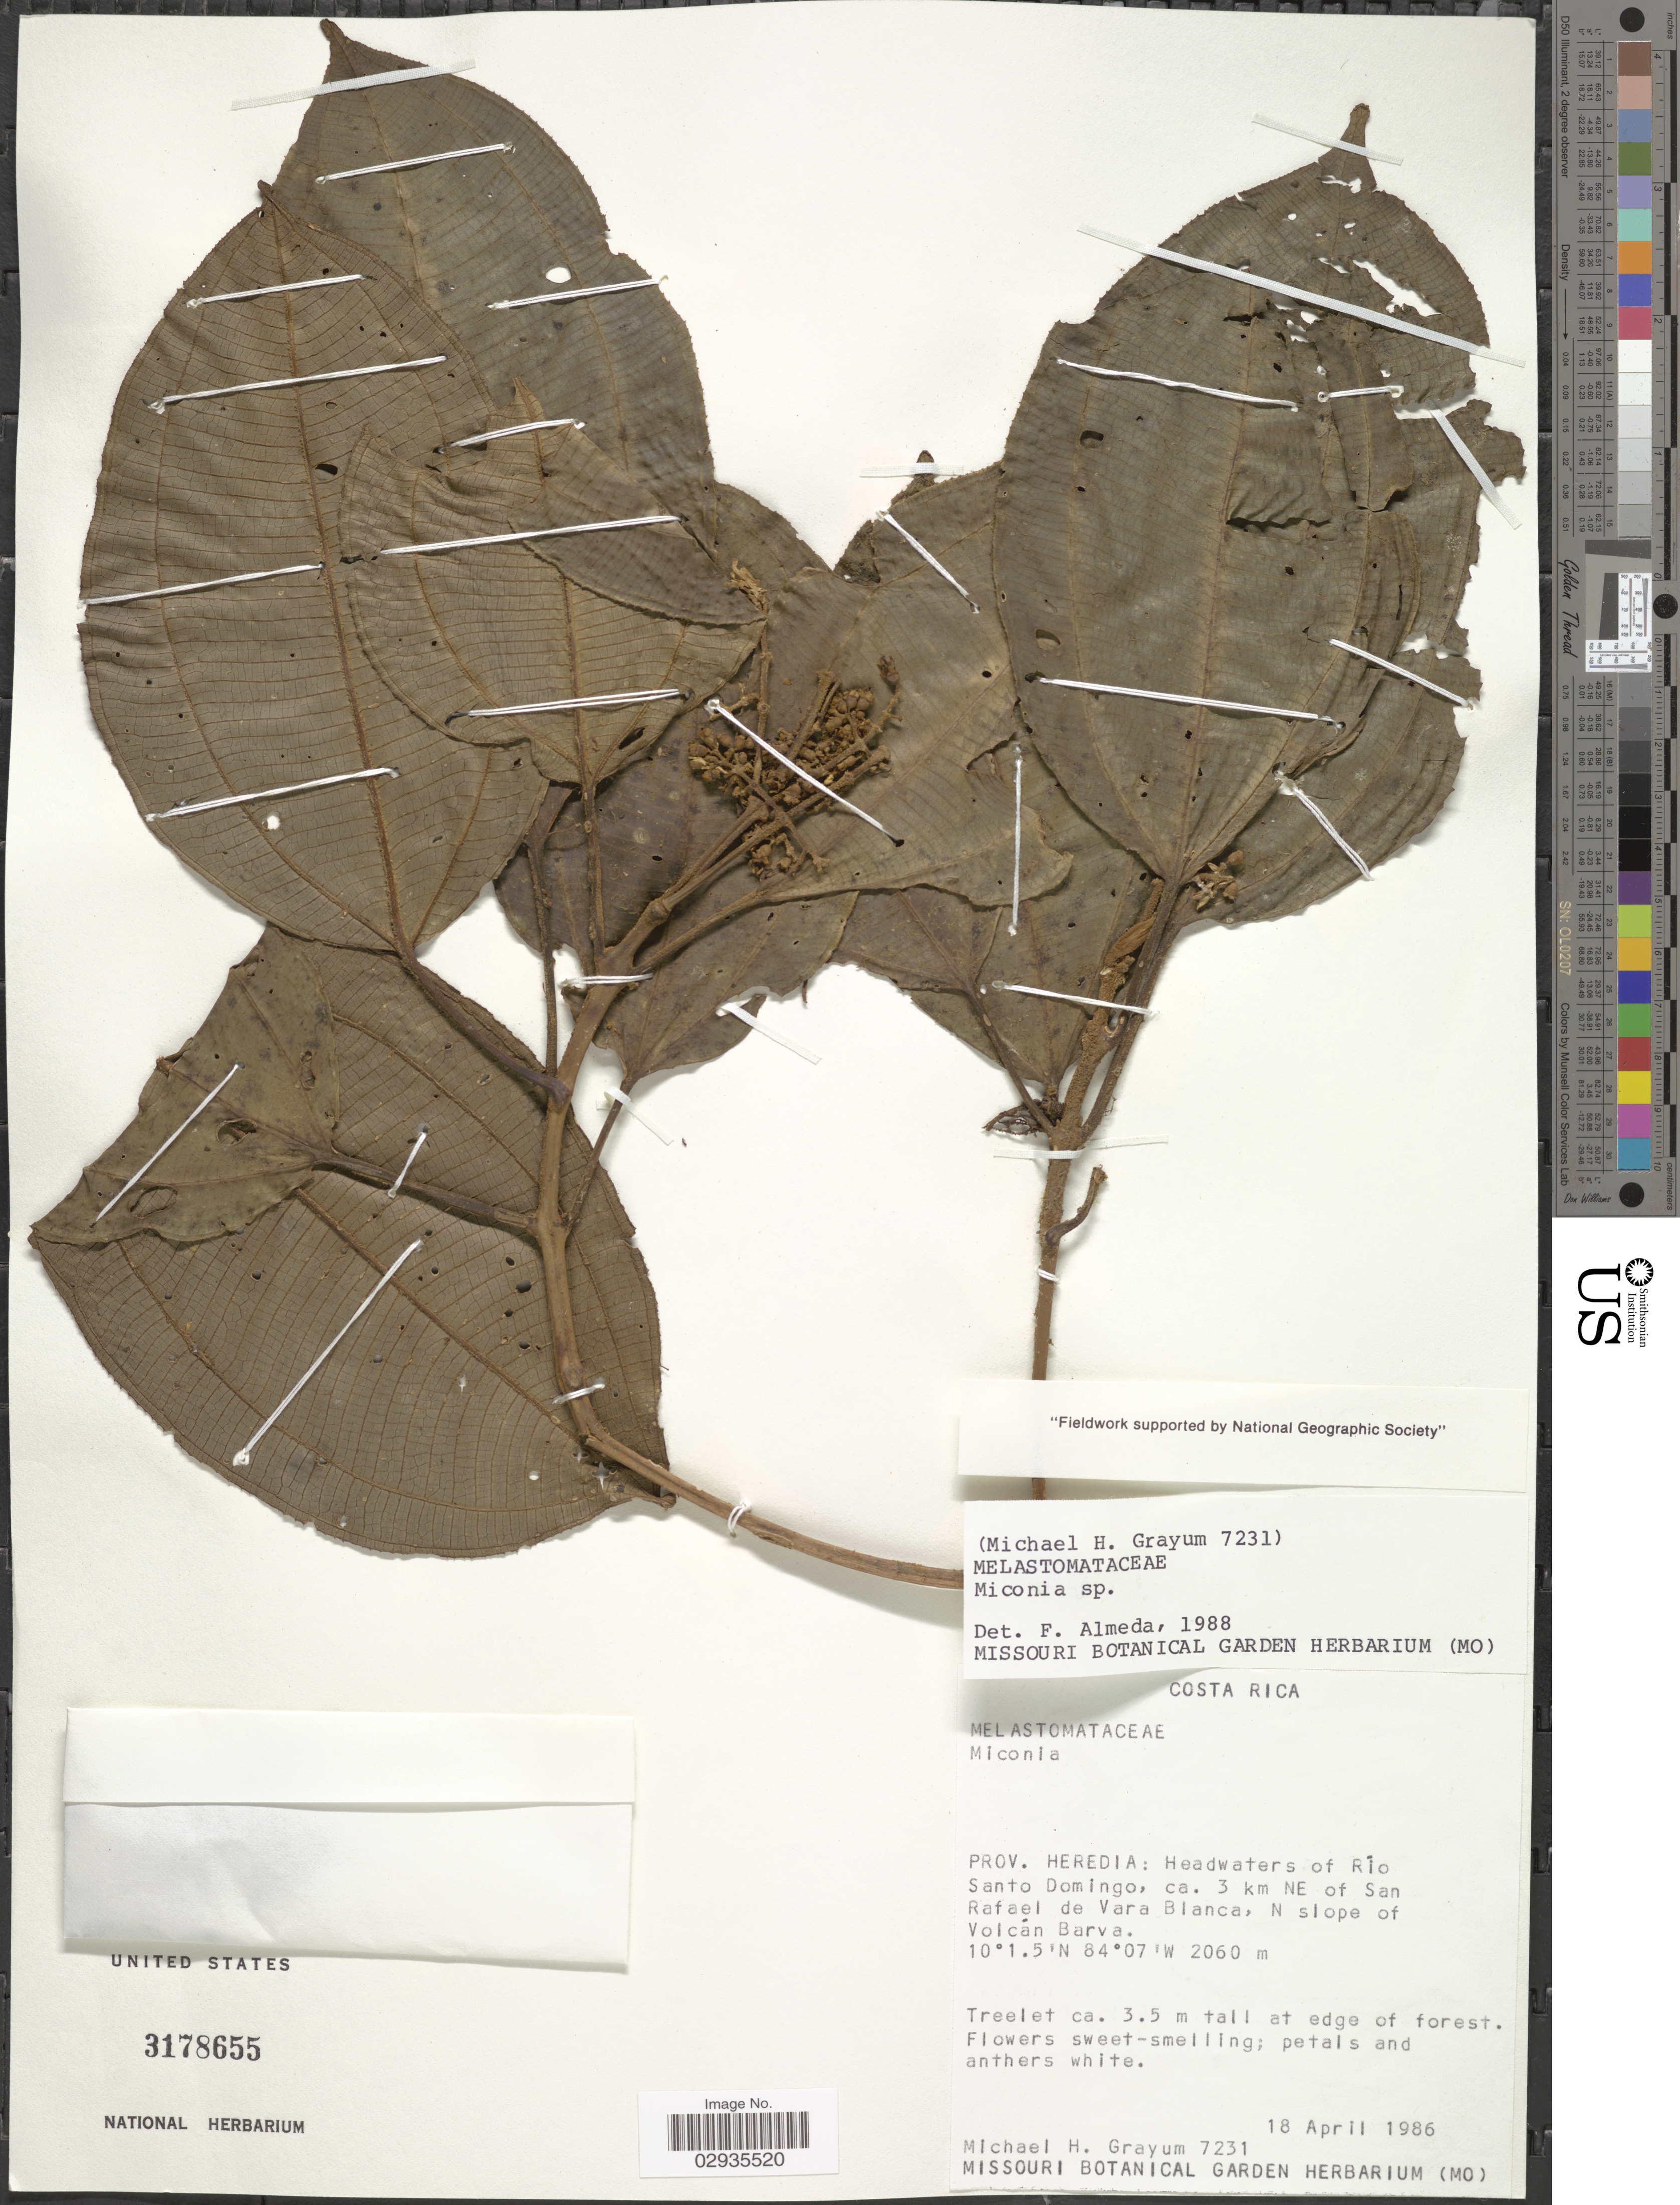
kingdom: Plantae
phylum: Tracheophyta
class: Magnoliopsida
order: Myrtales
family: Melastomataceae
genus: Miconia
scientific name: Miconia sp.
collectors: M. H. Grayum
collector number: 7231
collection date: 1986-04-18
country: Costa Rica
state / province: Heredia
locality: Headwaters of Río Santo Domingo, ca. 3 km NE of San Rafael de Vara Blanca, N slope of Volcán Barva.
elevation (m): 2060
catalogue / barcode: US 3178655